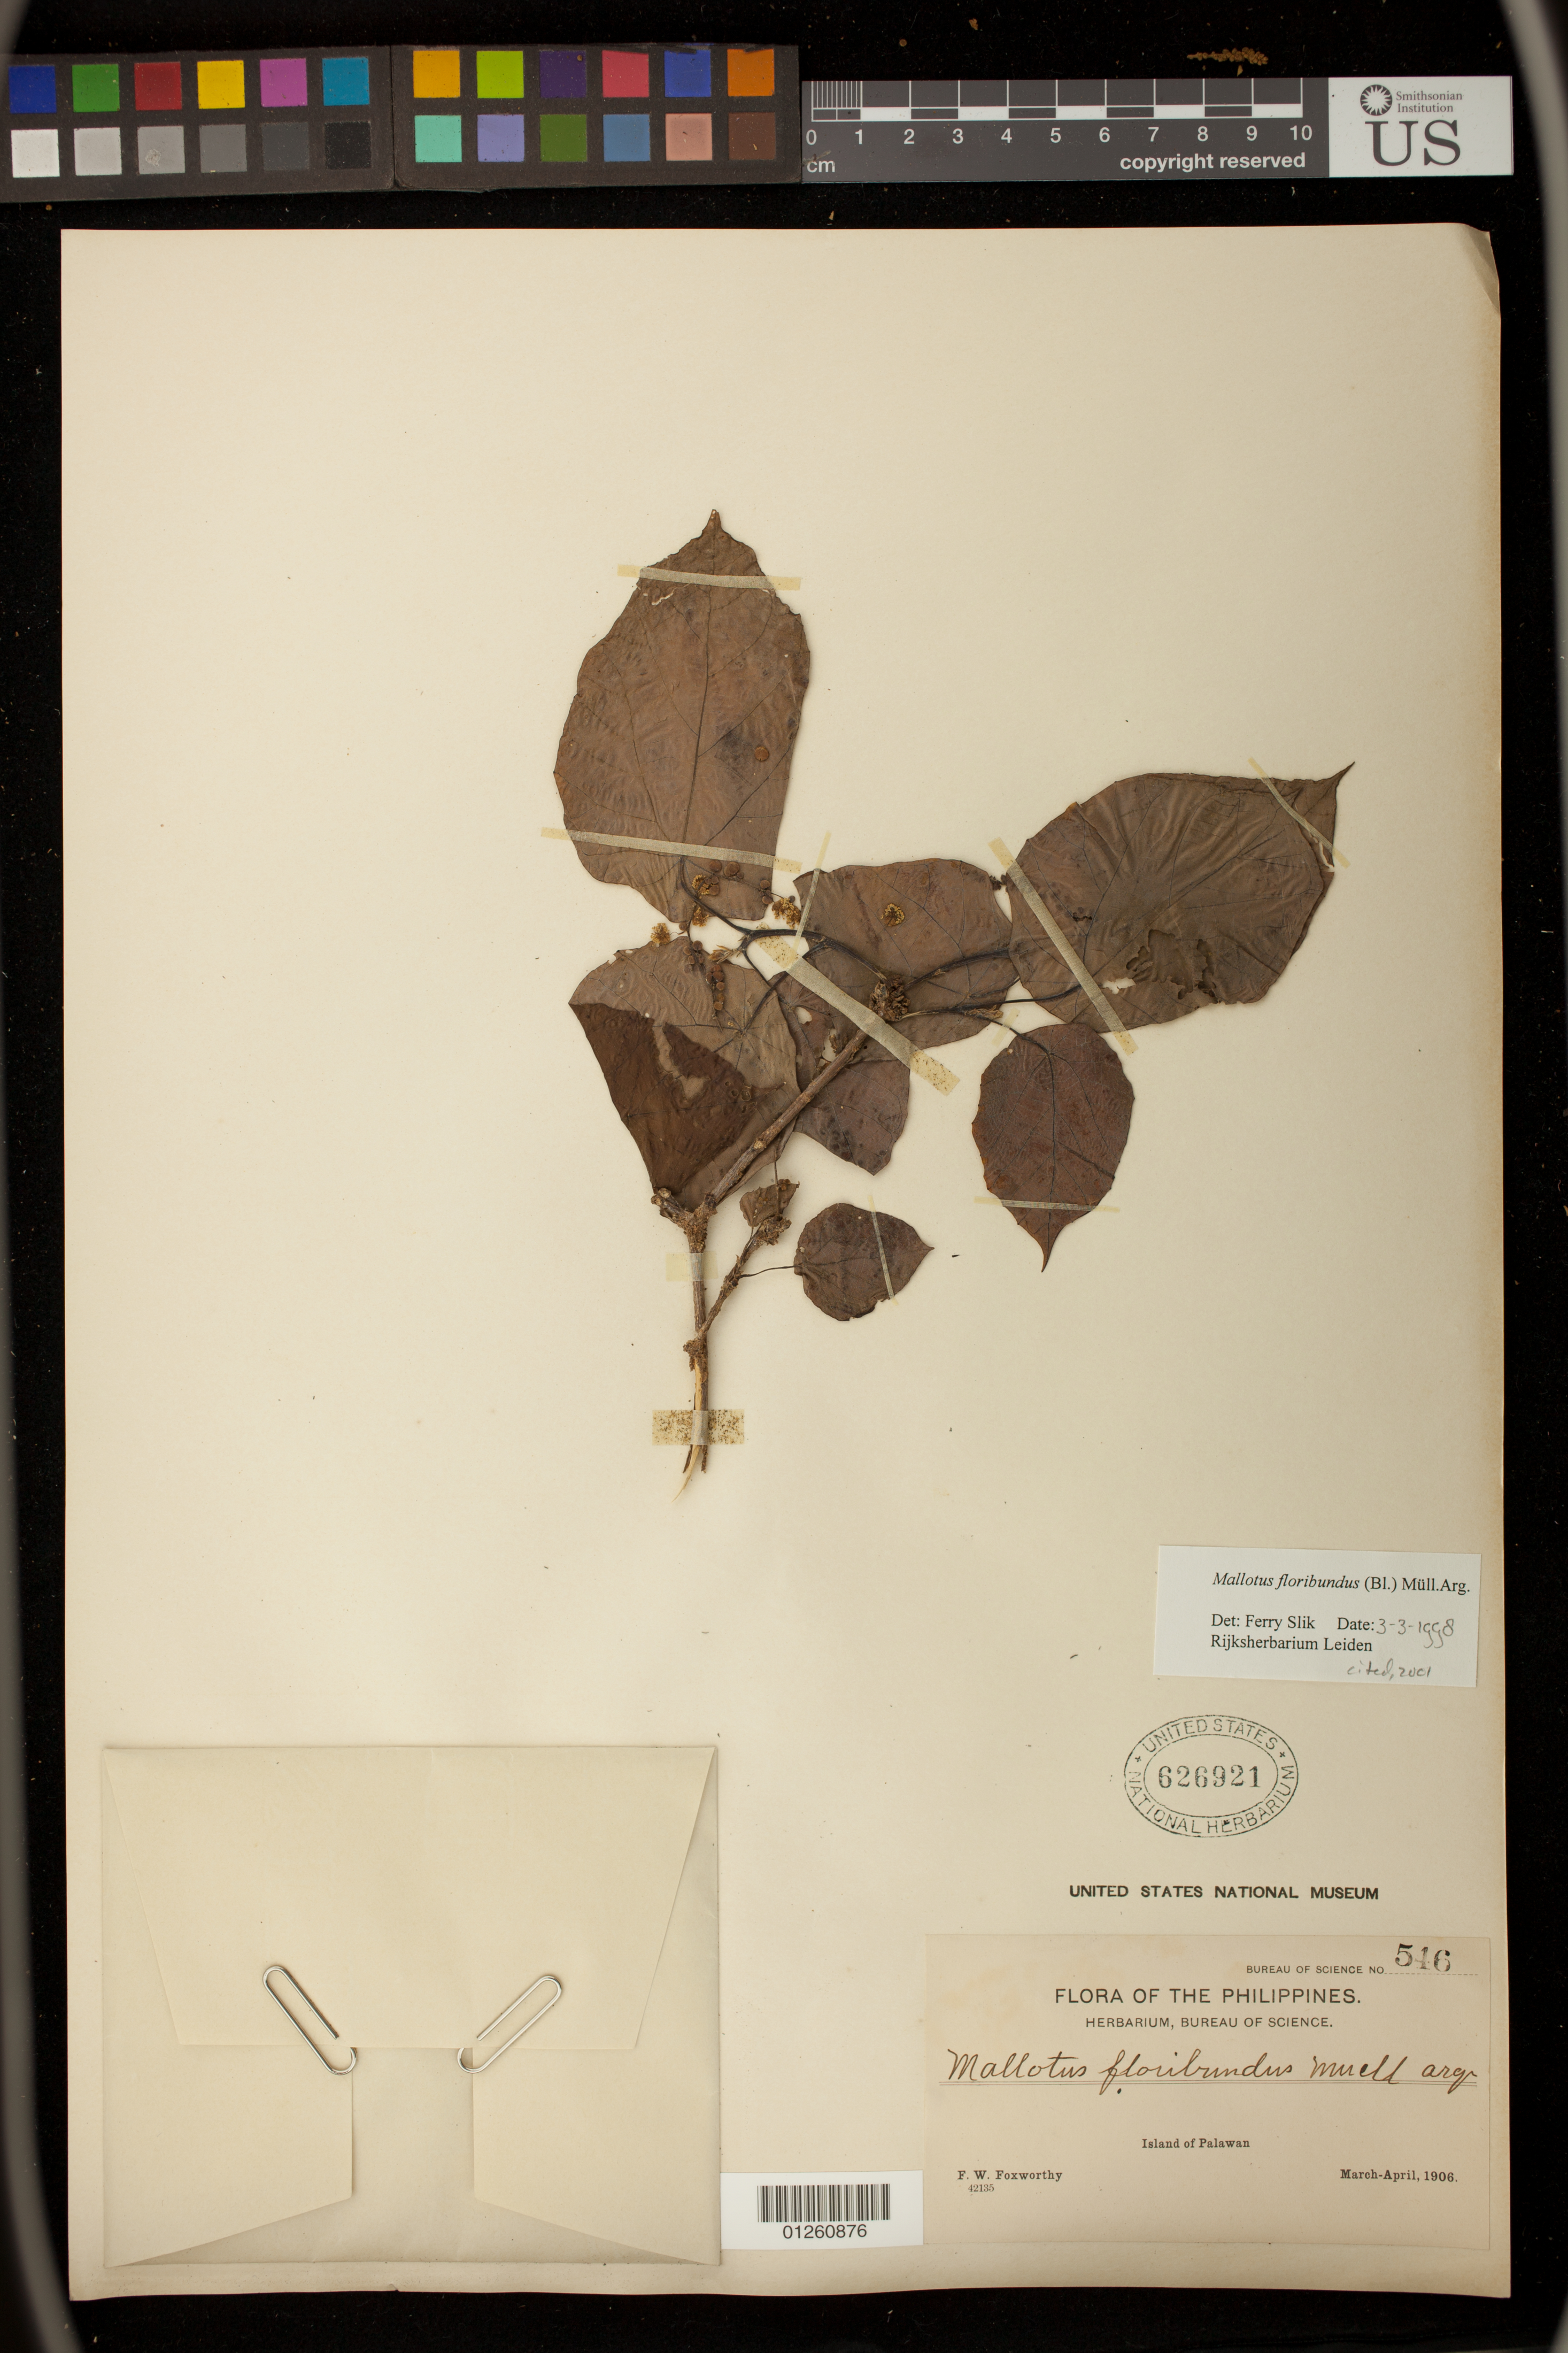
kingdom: Plantae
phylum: Tracheophyta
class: Magnoliopsida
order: Malpighiales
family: Euphorbiaceae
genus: Mallotus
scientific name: Mallotus floribundus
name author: (Blume) Müll. Arg.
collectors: F. W. Foxworthy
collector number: Bur. Sci. 546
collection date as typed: Mar 1906 to -- Apr 1906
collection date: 1906-03/1906-04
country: Philippines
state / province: Mimaropa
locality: Island of Palawan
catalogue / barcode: US 626921